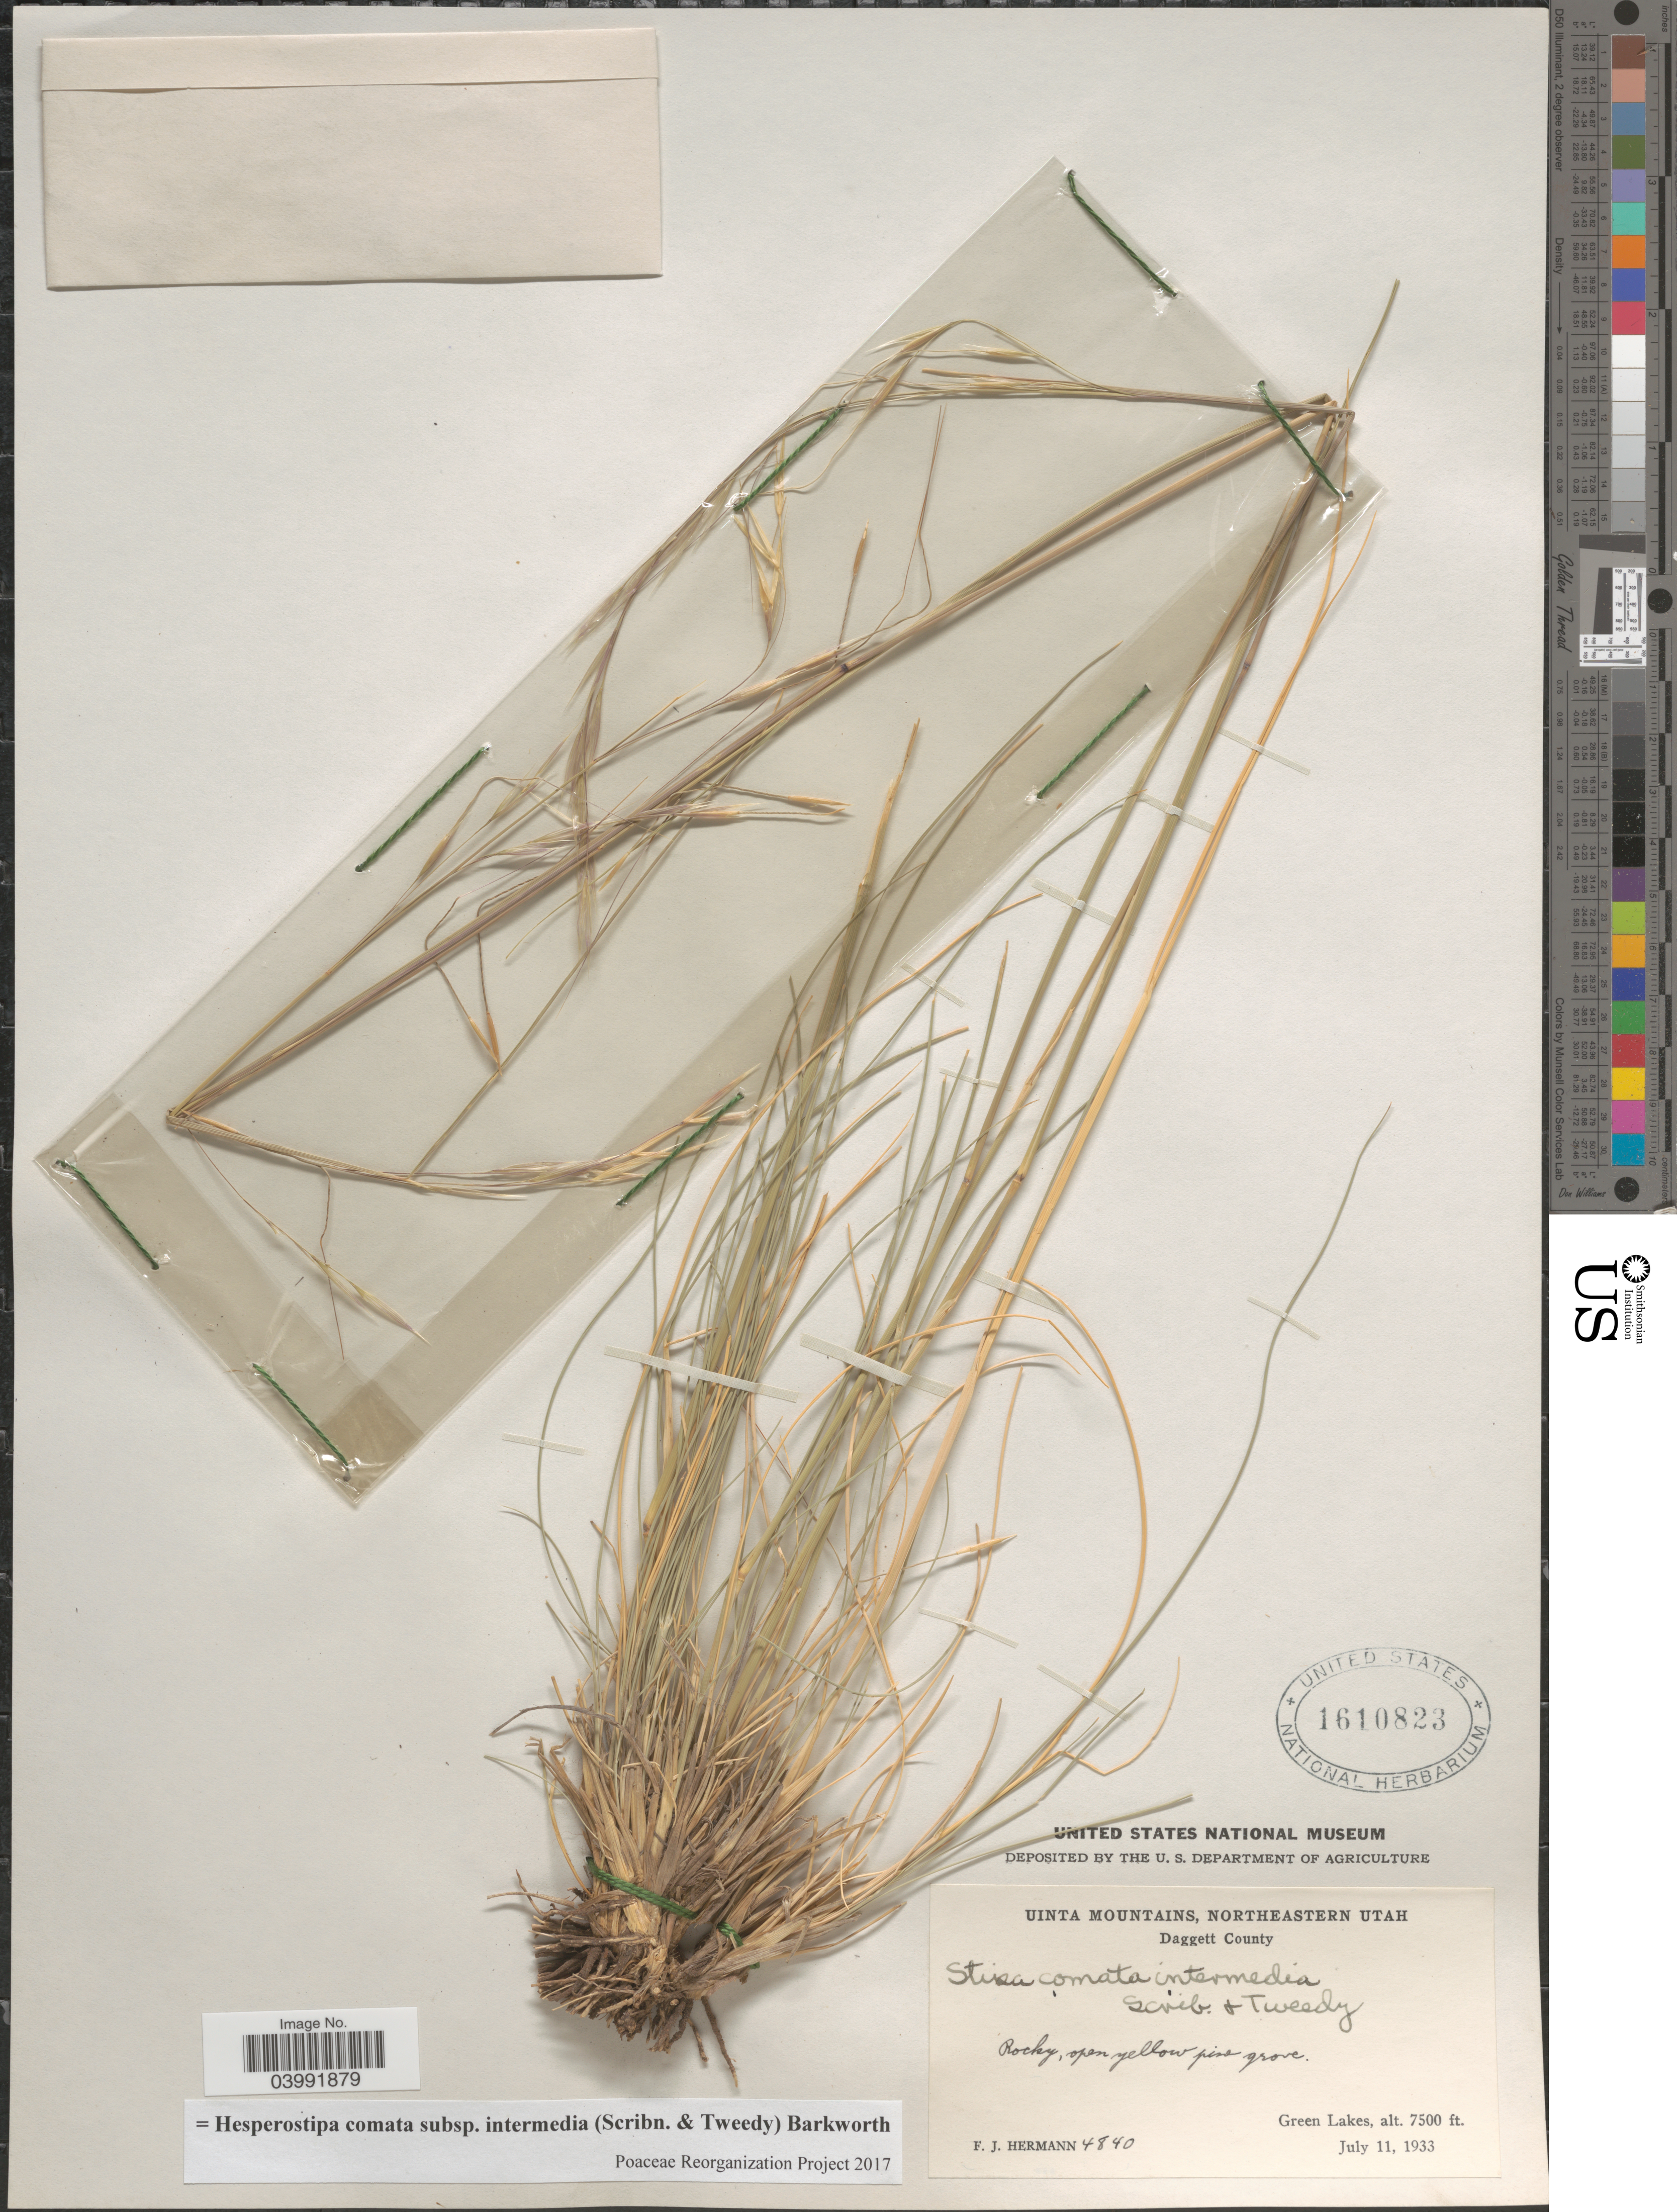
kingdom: Plantae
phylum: Tracheophyta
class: Liliopsida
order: Poales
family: Poaceae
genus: Hesperostipa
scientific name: Hesperostipa comata subsp. intermedia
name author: (Scribn. & Tweedy) Barkworth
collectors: F. J. Hermann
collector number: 4840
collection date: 1933-07-11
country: United States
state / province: Utah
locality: Uinta Mountains, Northeastern Utah. Daggett County. Green Lakes.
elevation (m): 2286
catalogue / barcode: US 1610823